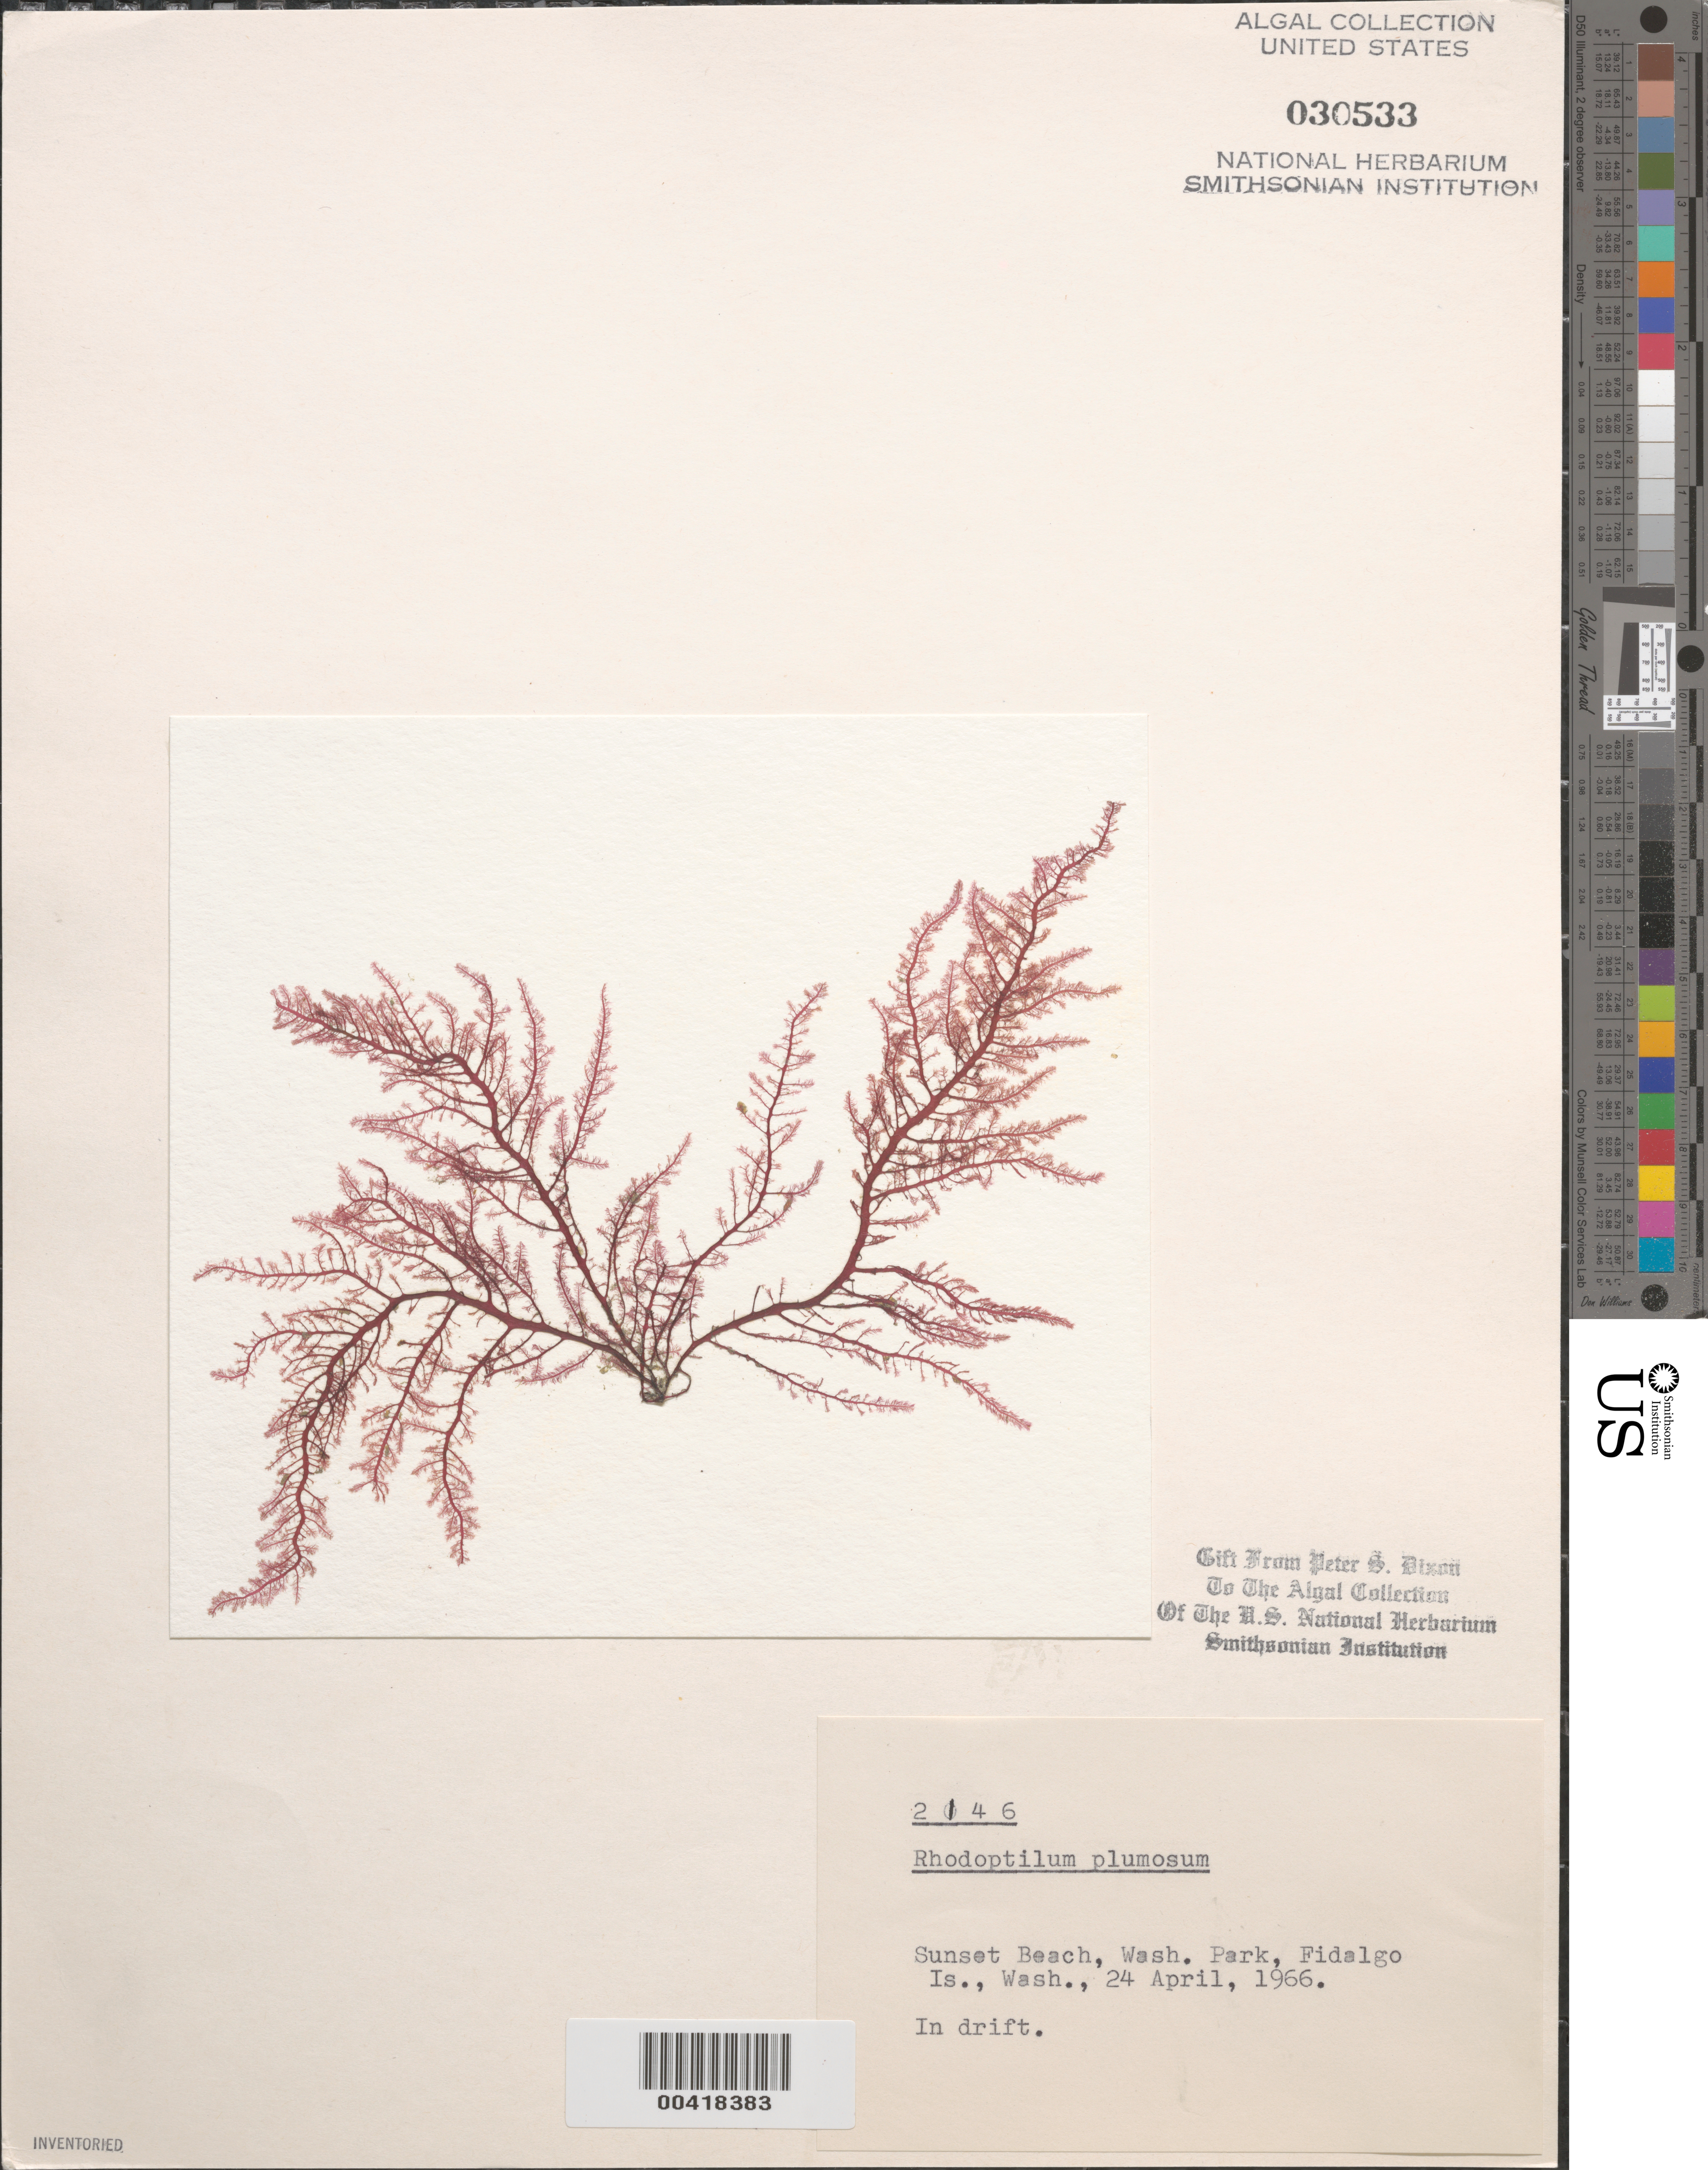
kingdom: Plantae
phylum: Rhodophyta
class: Florideophyceae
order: Ceramiales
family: Dasyaceae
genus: Rhodoptilum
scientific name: Rhodoptilum plumosum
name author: (Harv. & Bail.) Kylin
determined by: Dixon, P. S.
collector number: PSD 2146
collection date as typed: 24 Apr 1966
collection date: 1966-04-24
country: United States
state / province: Washington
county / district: Skagit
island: Fidalgo Island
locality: Sunset Beach, Washington Park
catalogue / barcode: US 30533